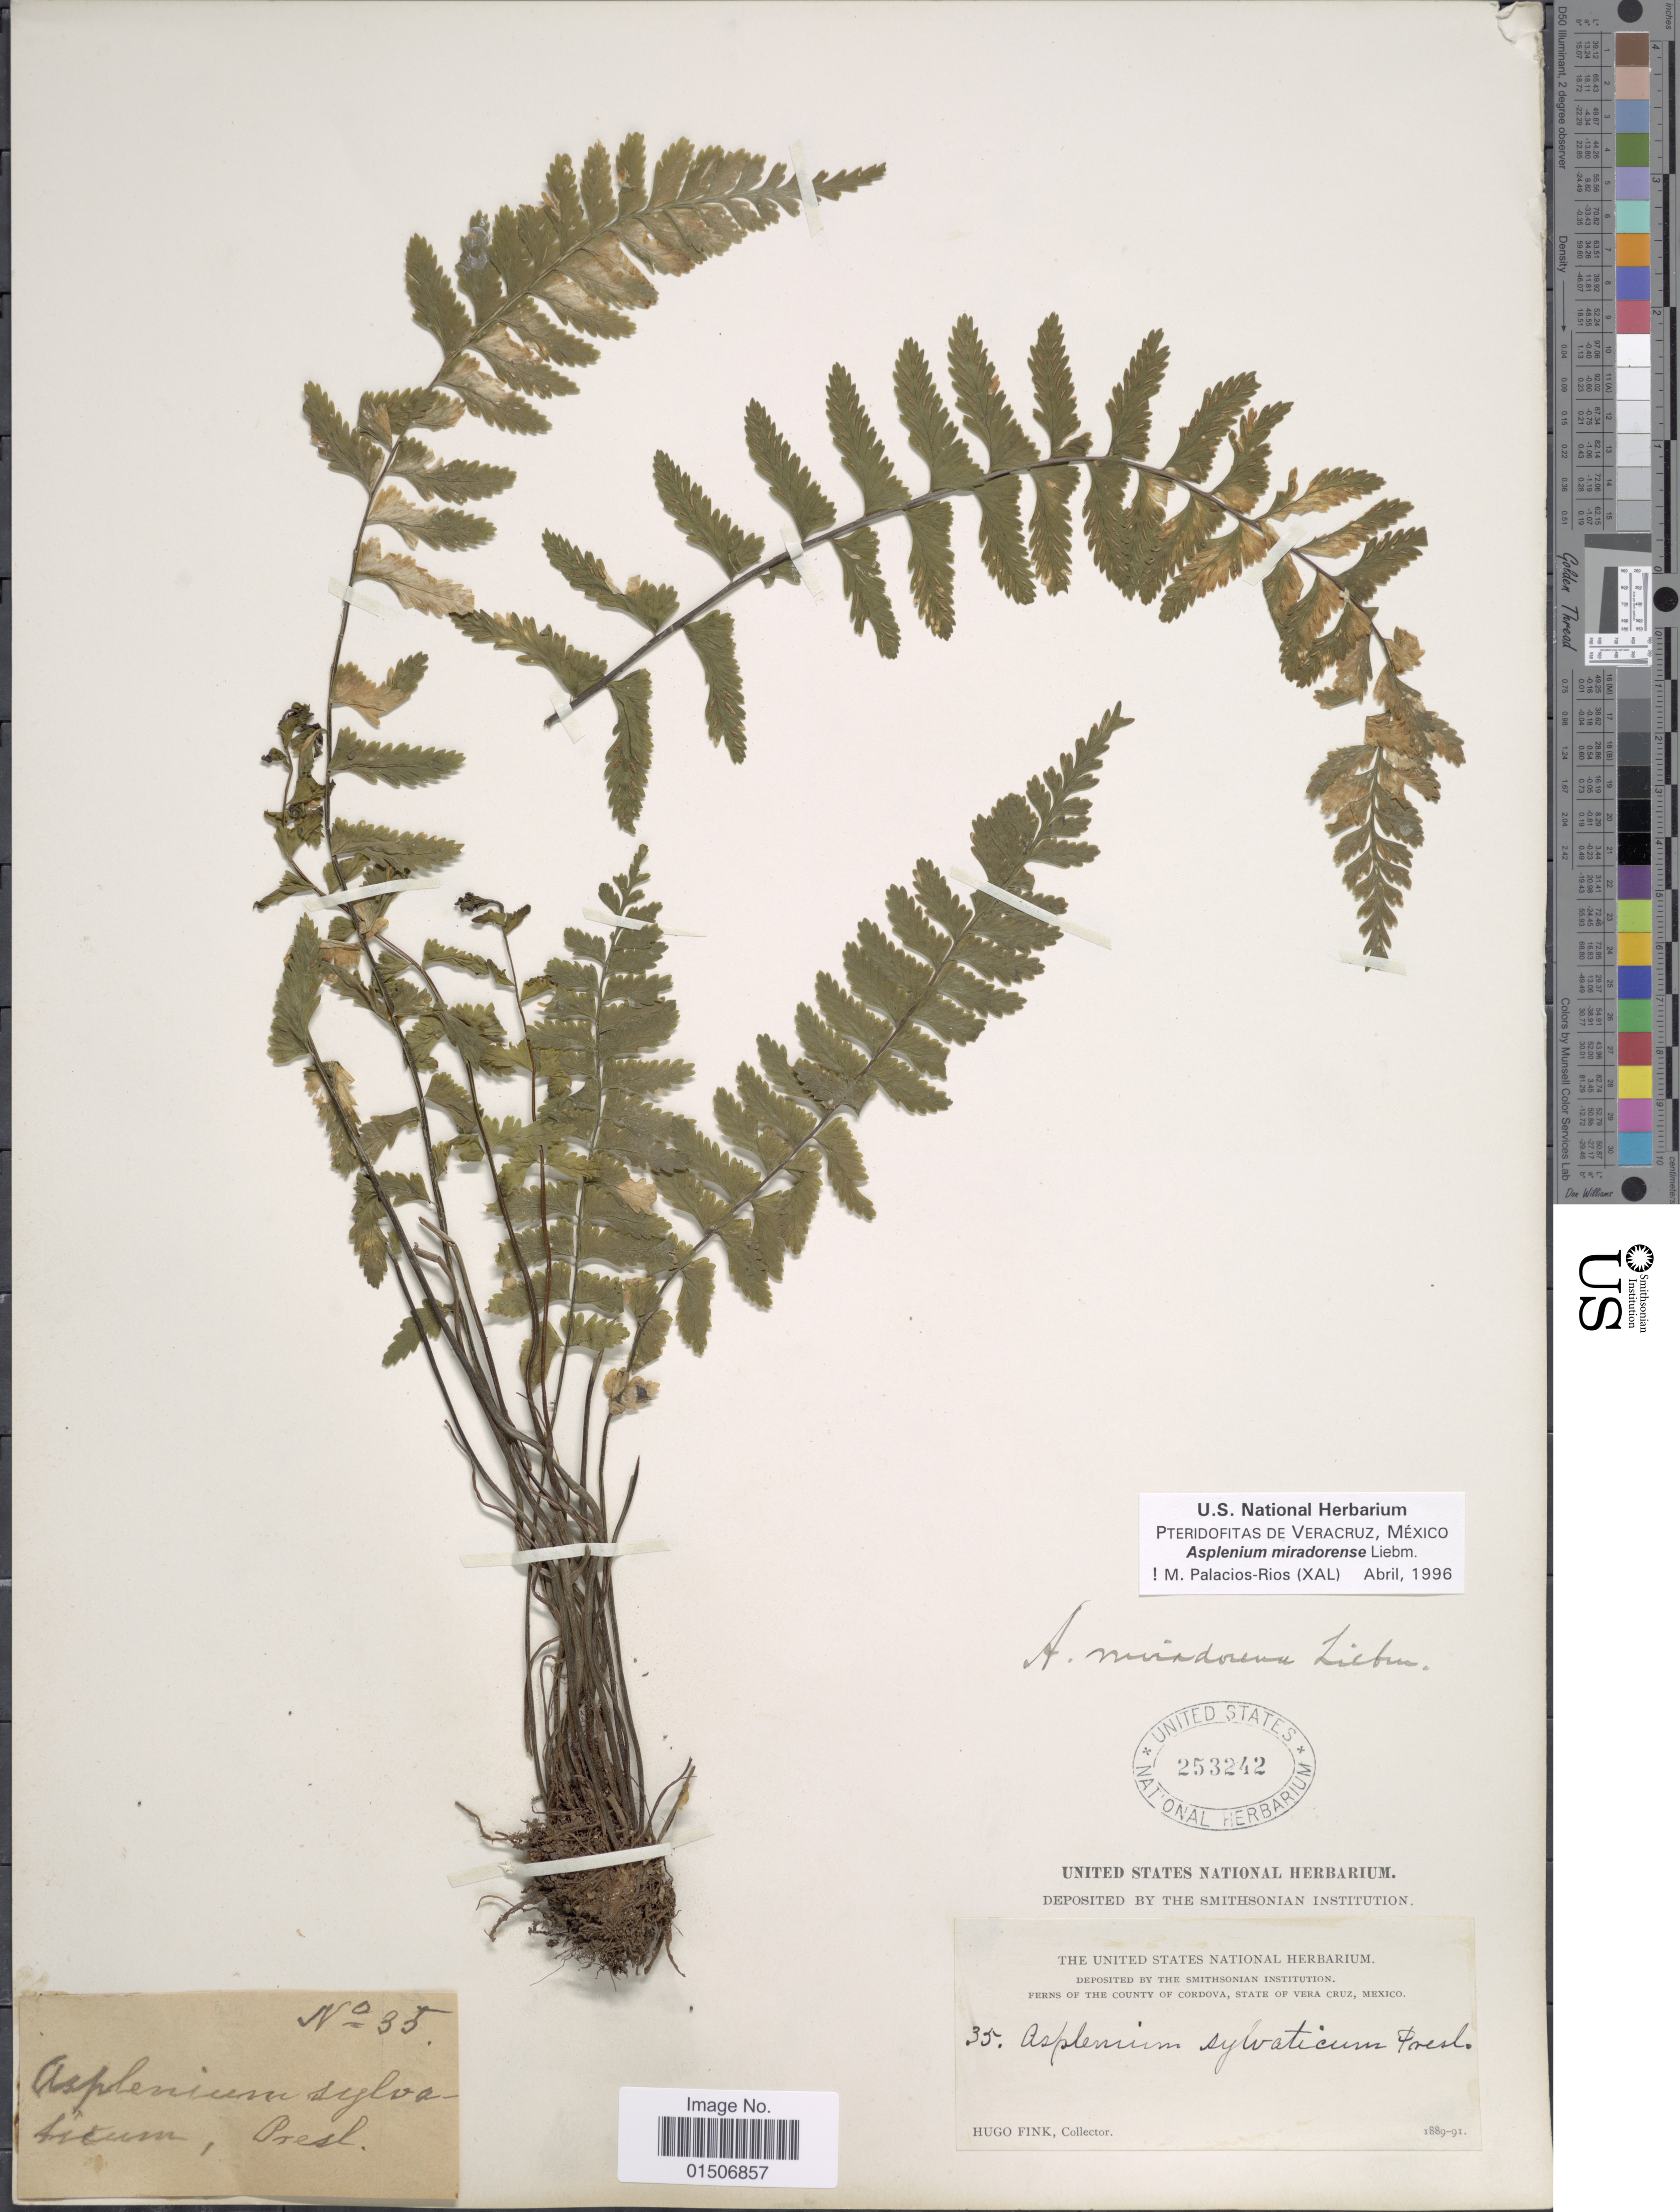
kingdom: Plantae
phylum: Tracheophyta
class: Polypodiopsida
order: Polypodiales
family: Aspleniaceae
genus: Asplenium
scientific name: Asplenium miradorense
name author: Liebm.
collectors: H. Fink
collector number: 35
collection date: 1889/1891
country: Mexico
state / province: Veracruz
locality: Ferns of the County of Cordova, State of Vera Cruz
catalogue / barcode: US 253242